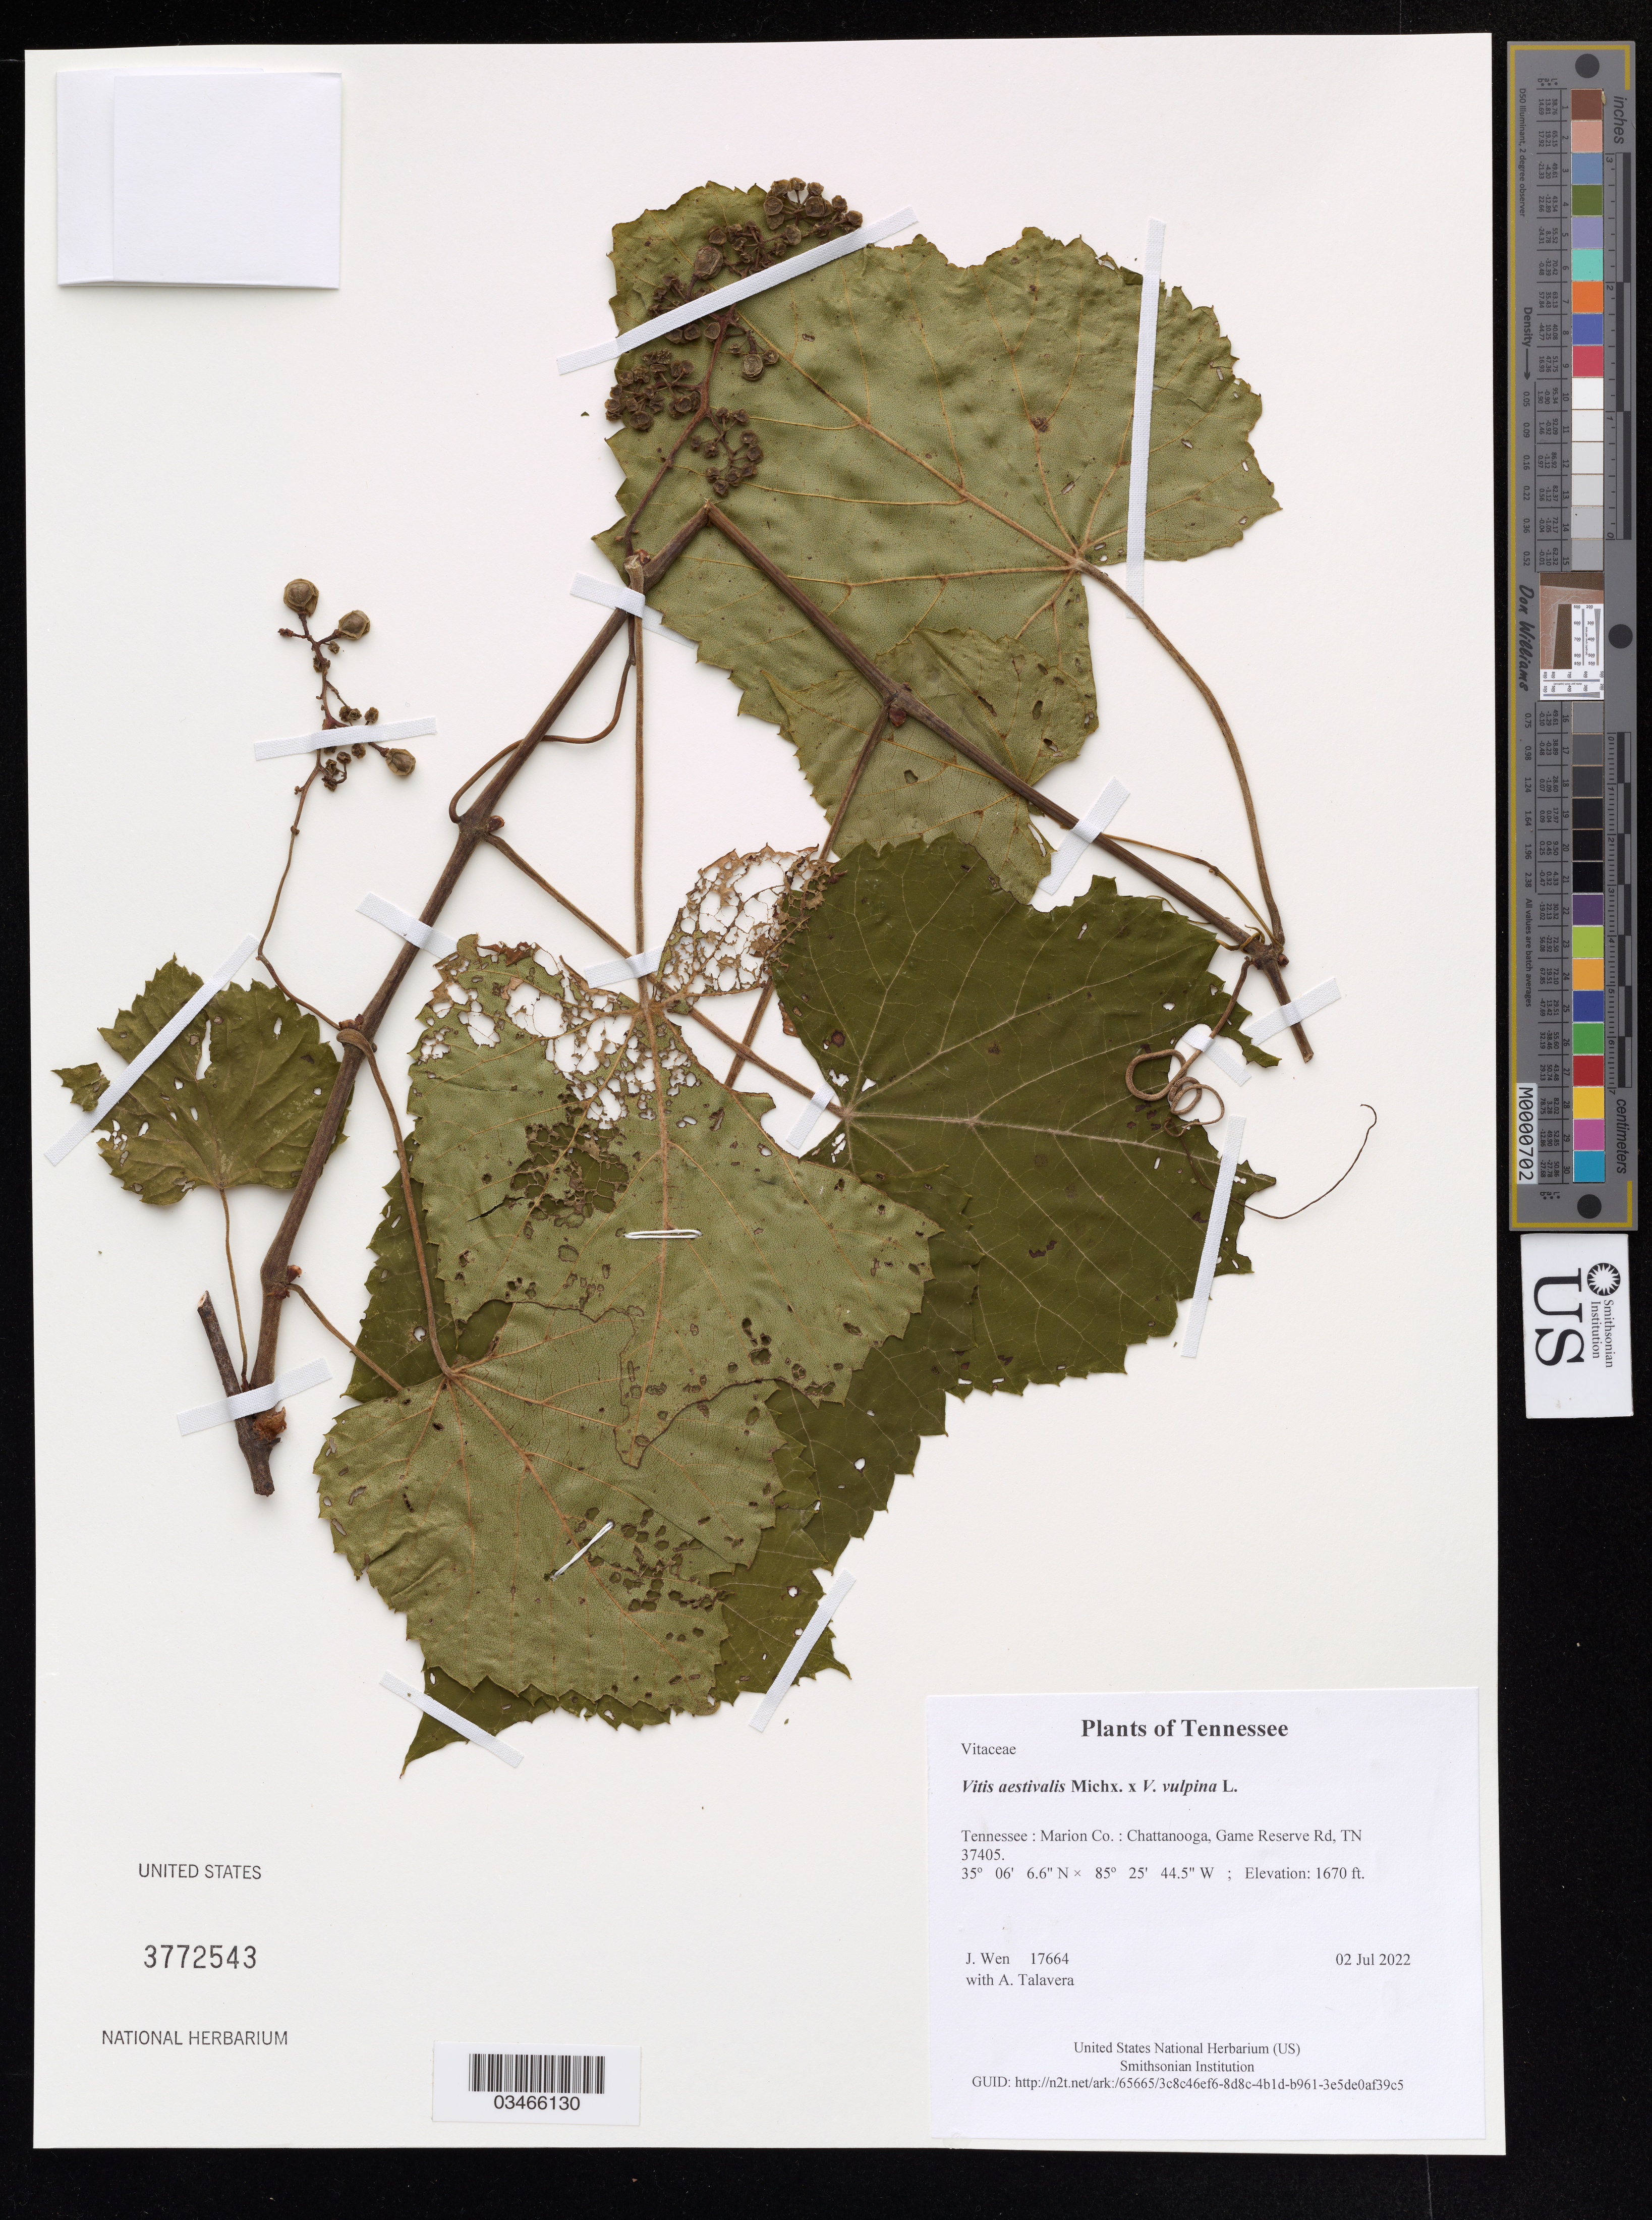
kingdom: Plantae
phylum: Tracheophyta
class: Magnoliopsida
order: Vitales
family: Vitaceae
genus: Vitis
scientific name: Vitis aestivalis x V. vulpina L.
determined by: Wen, Jun, (BOT), Smithsonian Institution - National Museum of Natural History (UNITED STATES)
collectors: J. Wen & A. Talavera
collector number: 17664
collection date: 2022-07-02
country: United States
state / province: Tennessee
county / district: Marion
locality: Chattanooga, Game Reserve Rd, TN 37405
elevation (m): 509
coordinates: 35 06.110 N, 85 25.741 W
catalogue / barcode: US 3772543